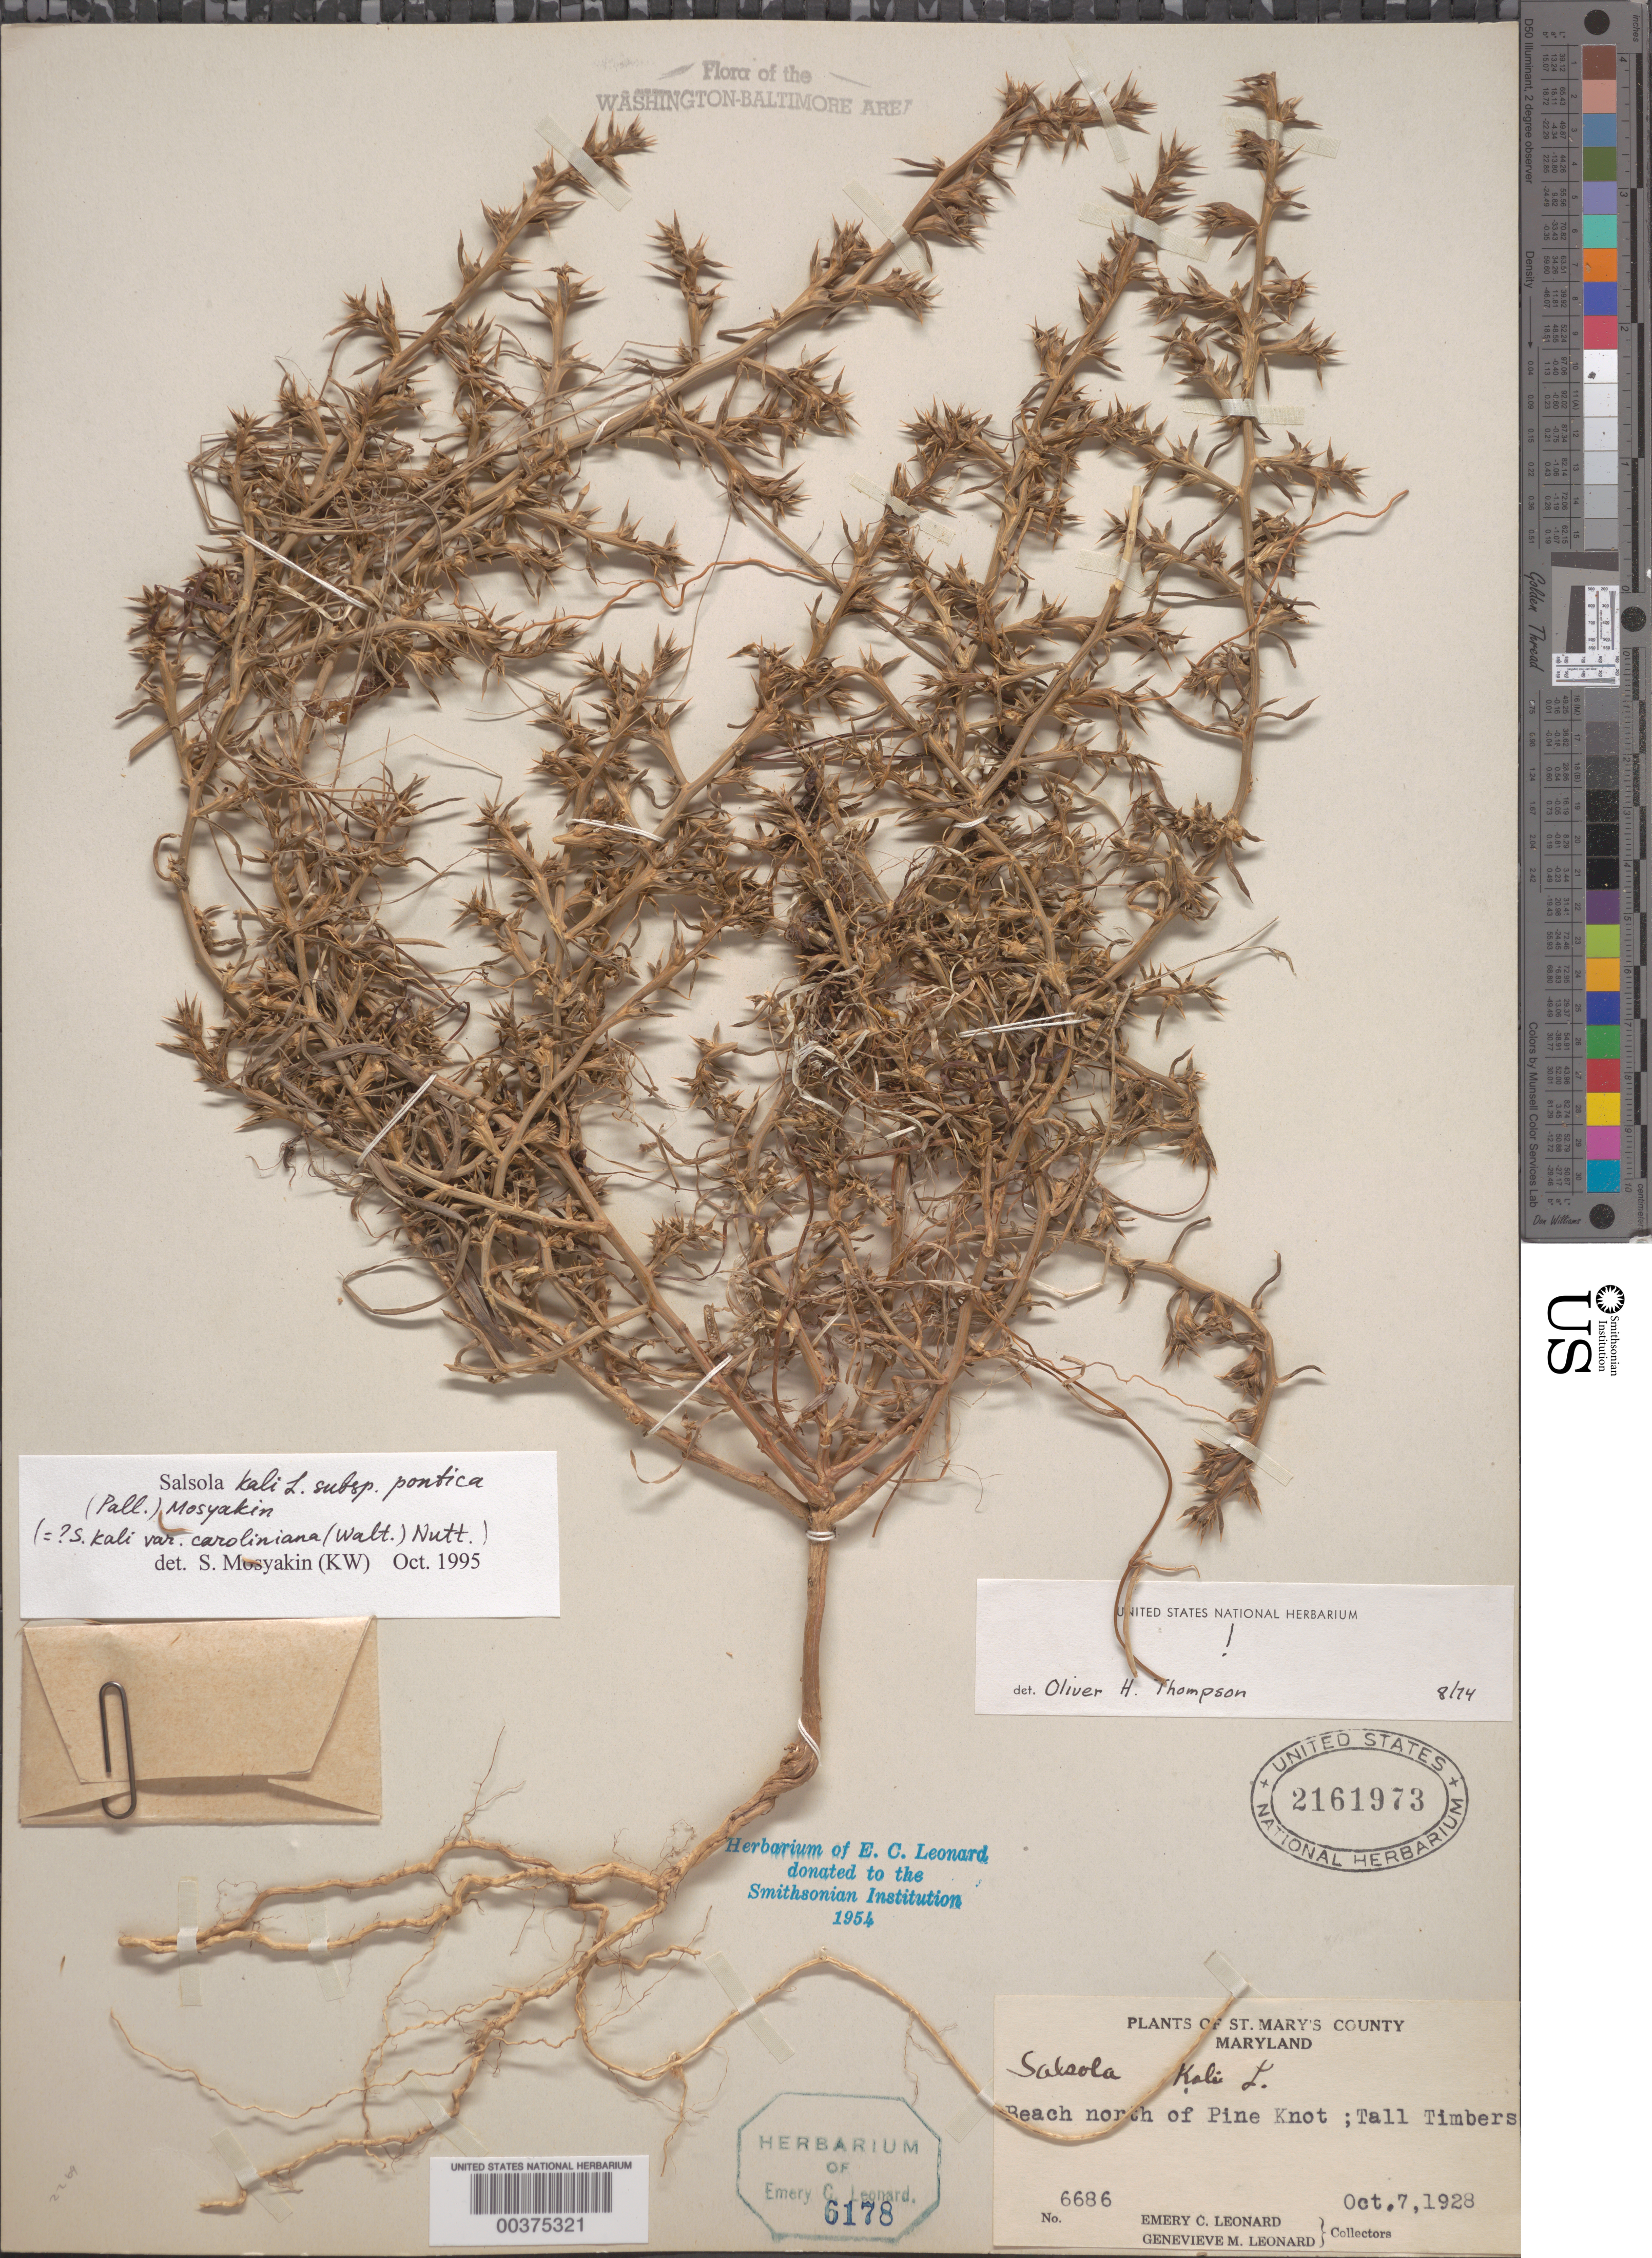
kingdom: Plantae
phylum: Tracheophyta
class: Magnoliopsida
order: Caryophyllales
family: Amaranthaceae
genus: Salsola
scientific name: Salsola kali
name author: L.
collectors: E. C. Leonard & G. M. Leonard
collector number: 6686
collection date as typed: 07 Oct 1928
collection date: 1928-10-07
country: United States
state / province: Maryland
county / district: St. Mary's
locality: North of Pine Knot, Tall Timbers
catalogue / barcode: US 2161973